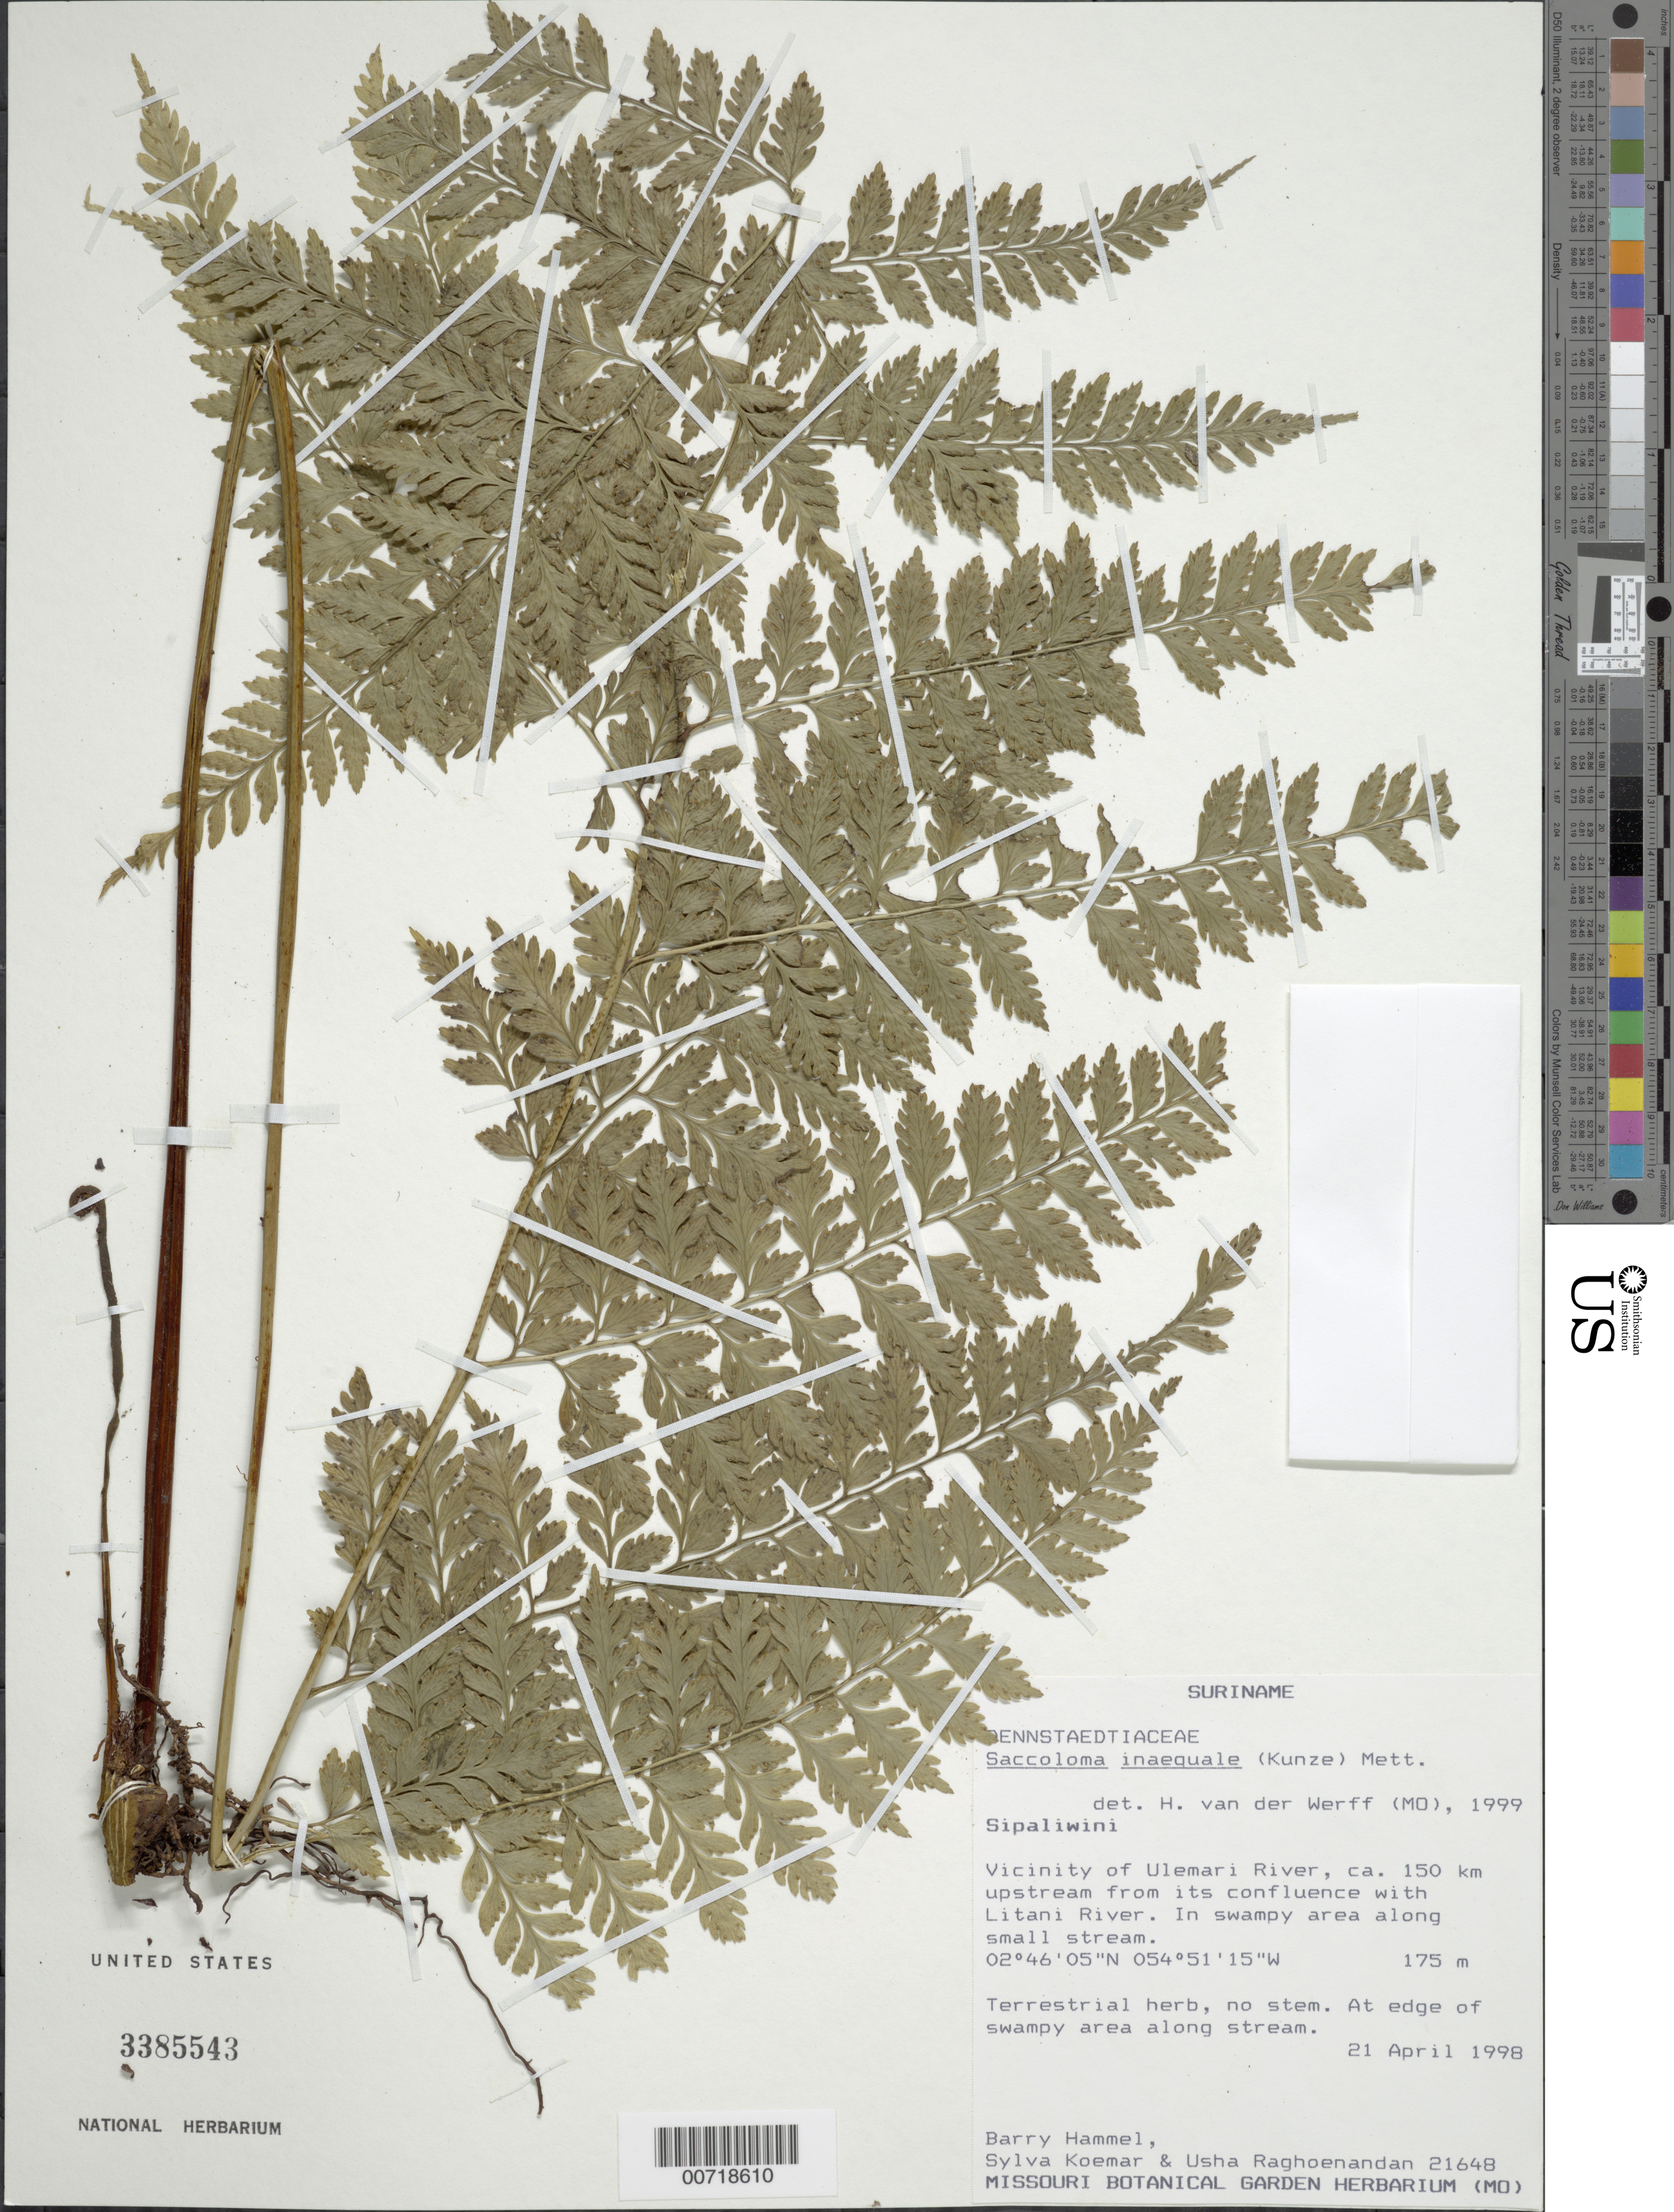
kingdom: Plantae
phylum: Tracheophyta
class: Polypodiopsida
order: Polypodiales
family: Saccolomataceae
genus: Saccoloma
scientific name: Saccoloma inaequale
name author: (Kunze) Mett.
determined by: van der Werff, H., (MO), Missouri Botanical Garden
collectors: B. Hammel, S. Koemar & U. Raghoenandan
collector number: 21648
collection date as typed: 21-Apr-98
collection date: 1998-04-21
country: Suriname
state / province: Sipaliwini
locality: Ulemari R., ca. 150 km upstream from confl. with Litani R.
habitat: Swampy area along stream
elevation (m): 175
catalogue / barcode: US 3385543